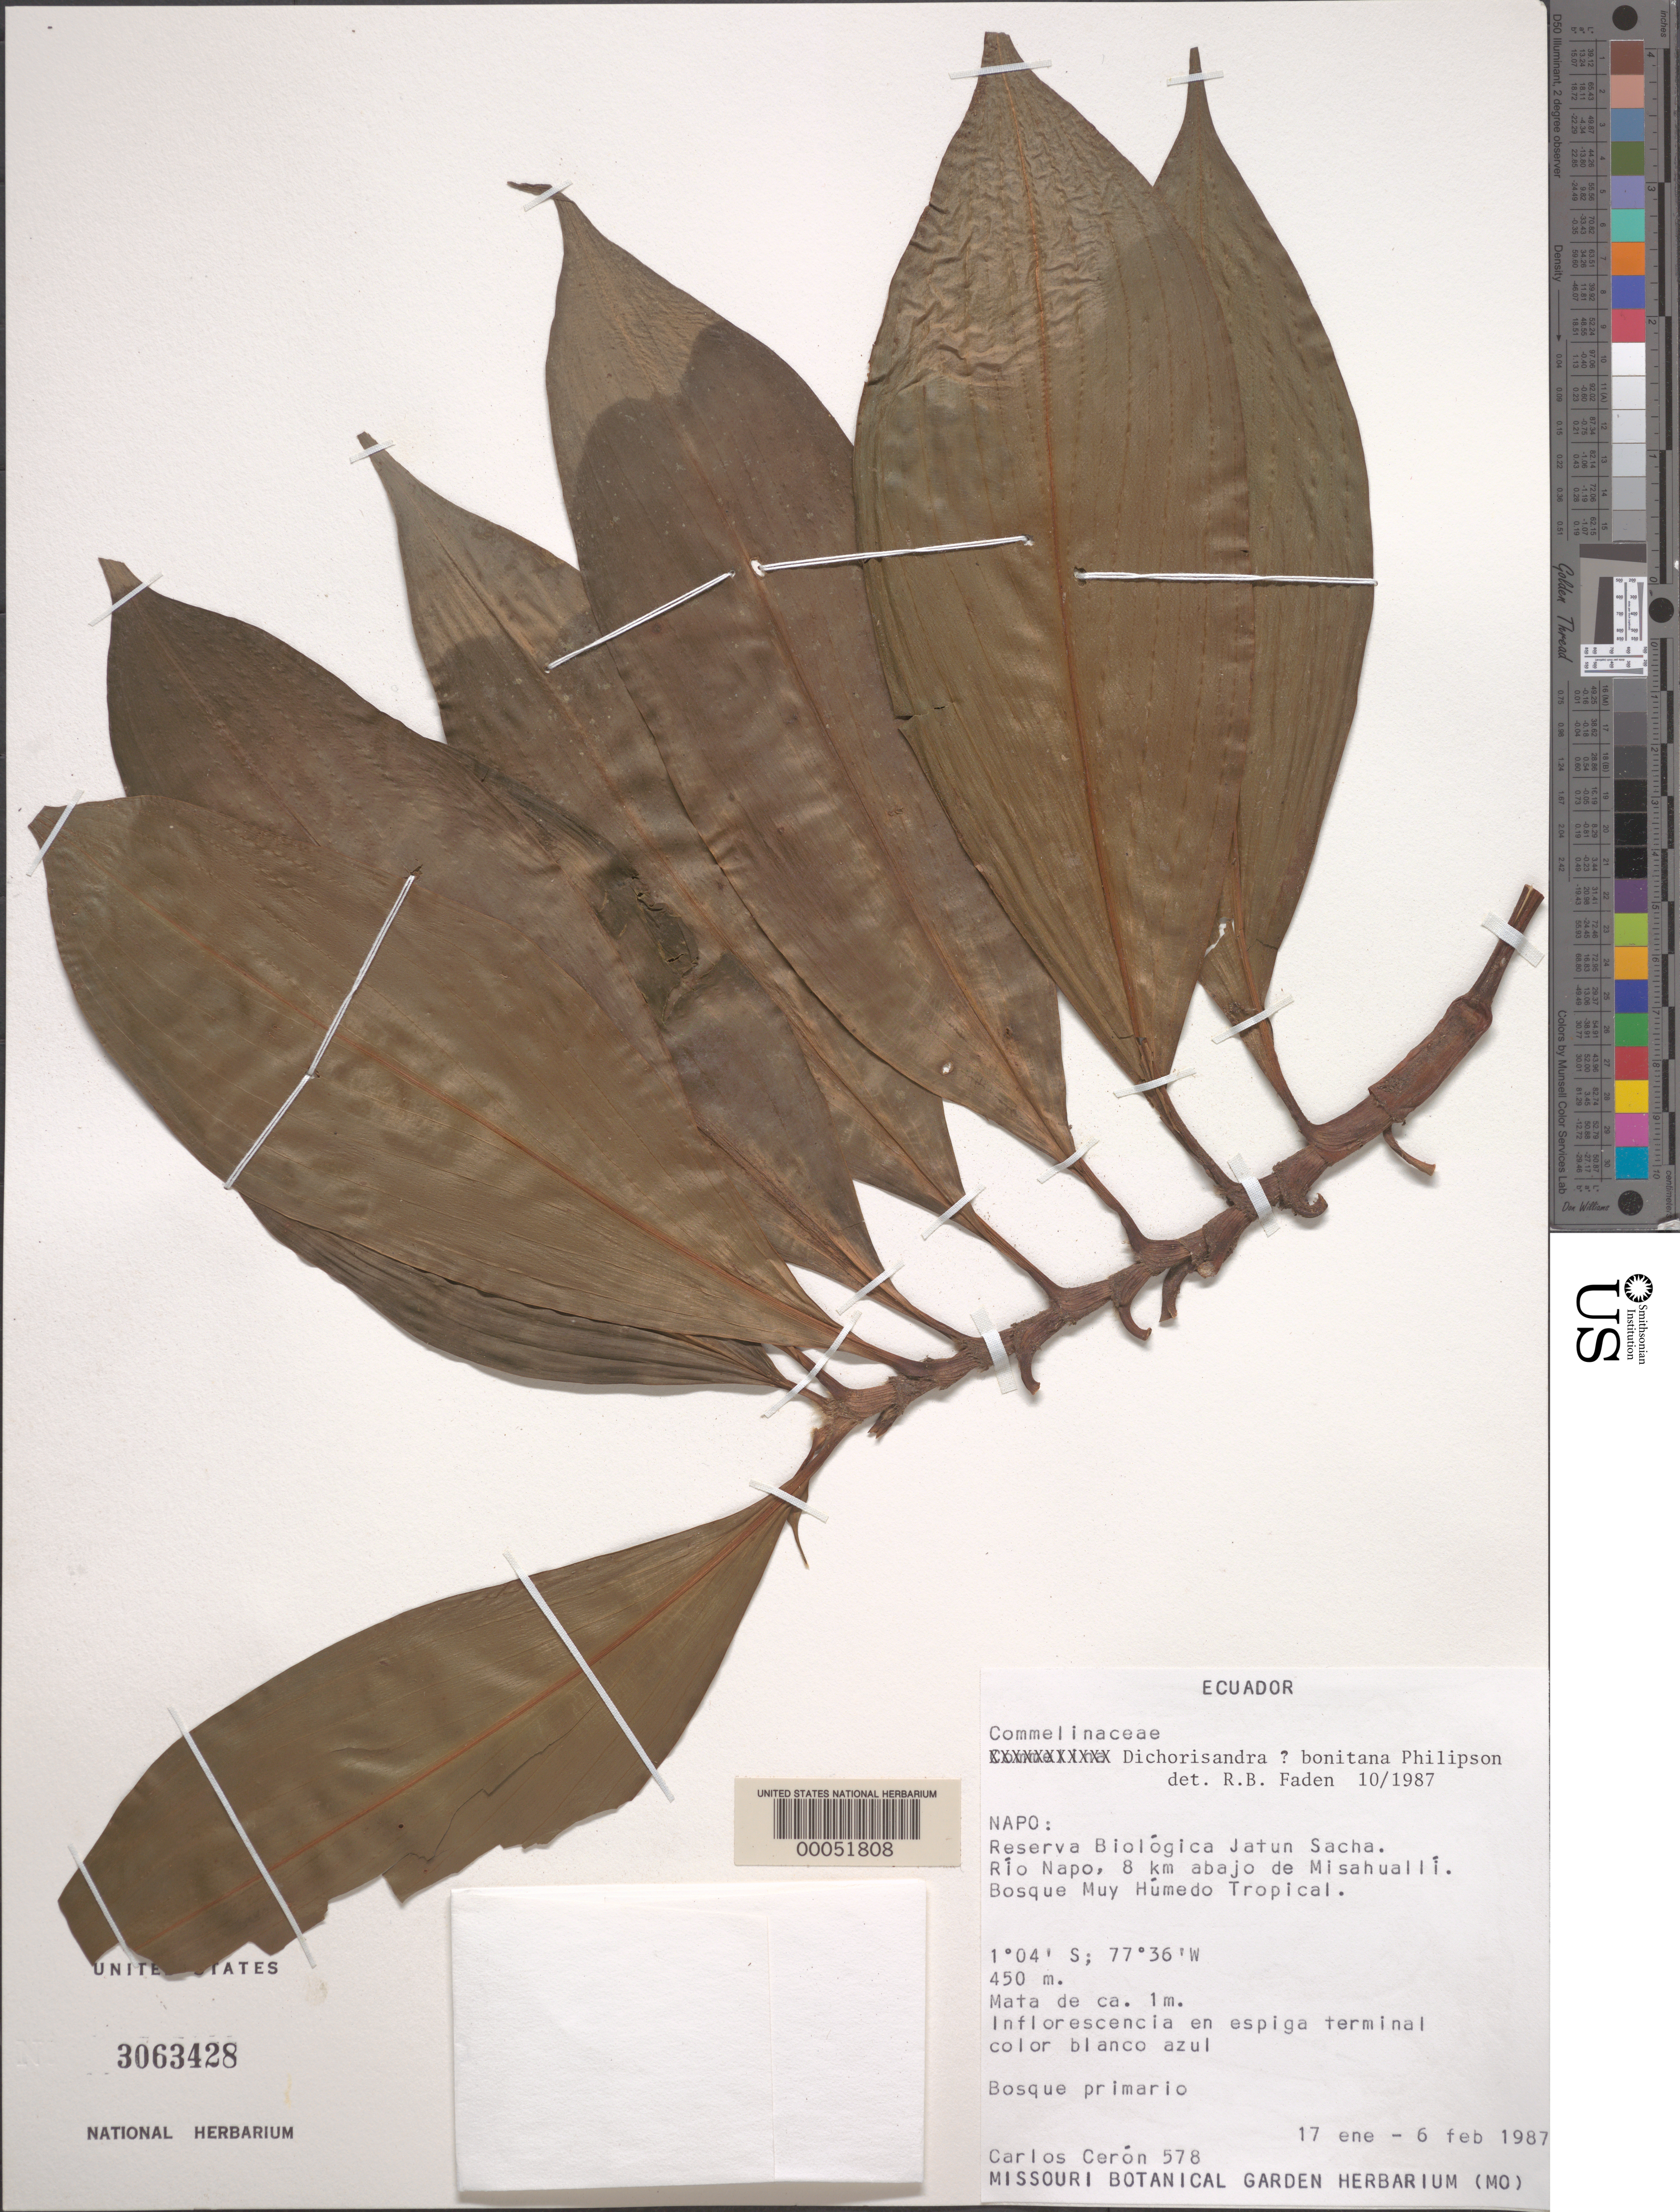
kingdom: Plantae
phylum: Tracheophyta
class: Liliopsida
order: Commelinales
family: Commelinaceae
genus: Dichorisandra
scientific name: Dichorisandra bonitana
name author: Philipson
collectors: C. E. Cerón M.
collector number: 578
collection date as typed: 17 Jan 1987 to 06 Feb 1987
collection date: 1987-01-17/1987-02-06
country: Ecuador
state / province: Napo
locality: Reserva biologica jatun sacha. Rio Napo, 8 km below misahualli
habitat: Primary forest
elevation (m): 450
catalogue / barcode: US 3063428